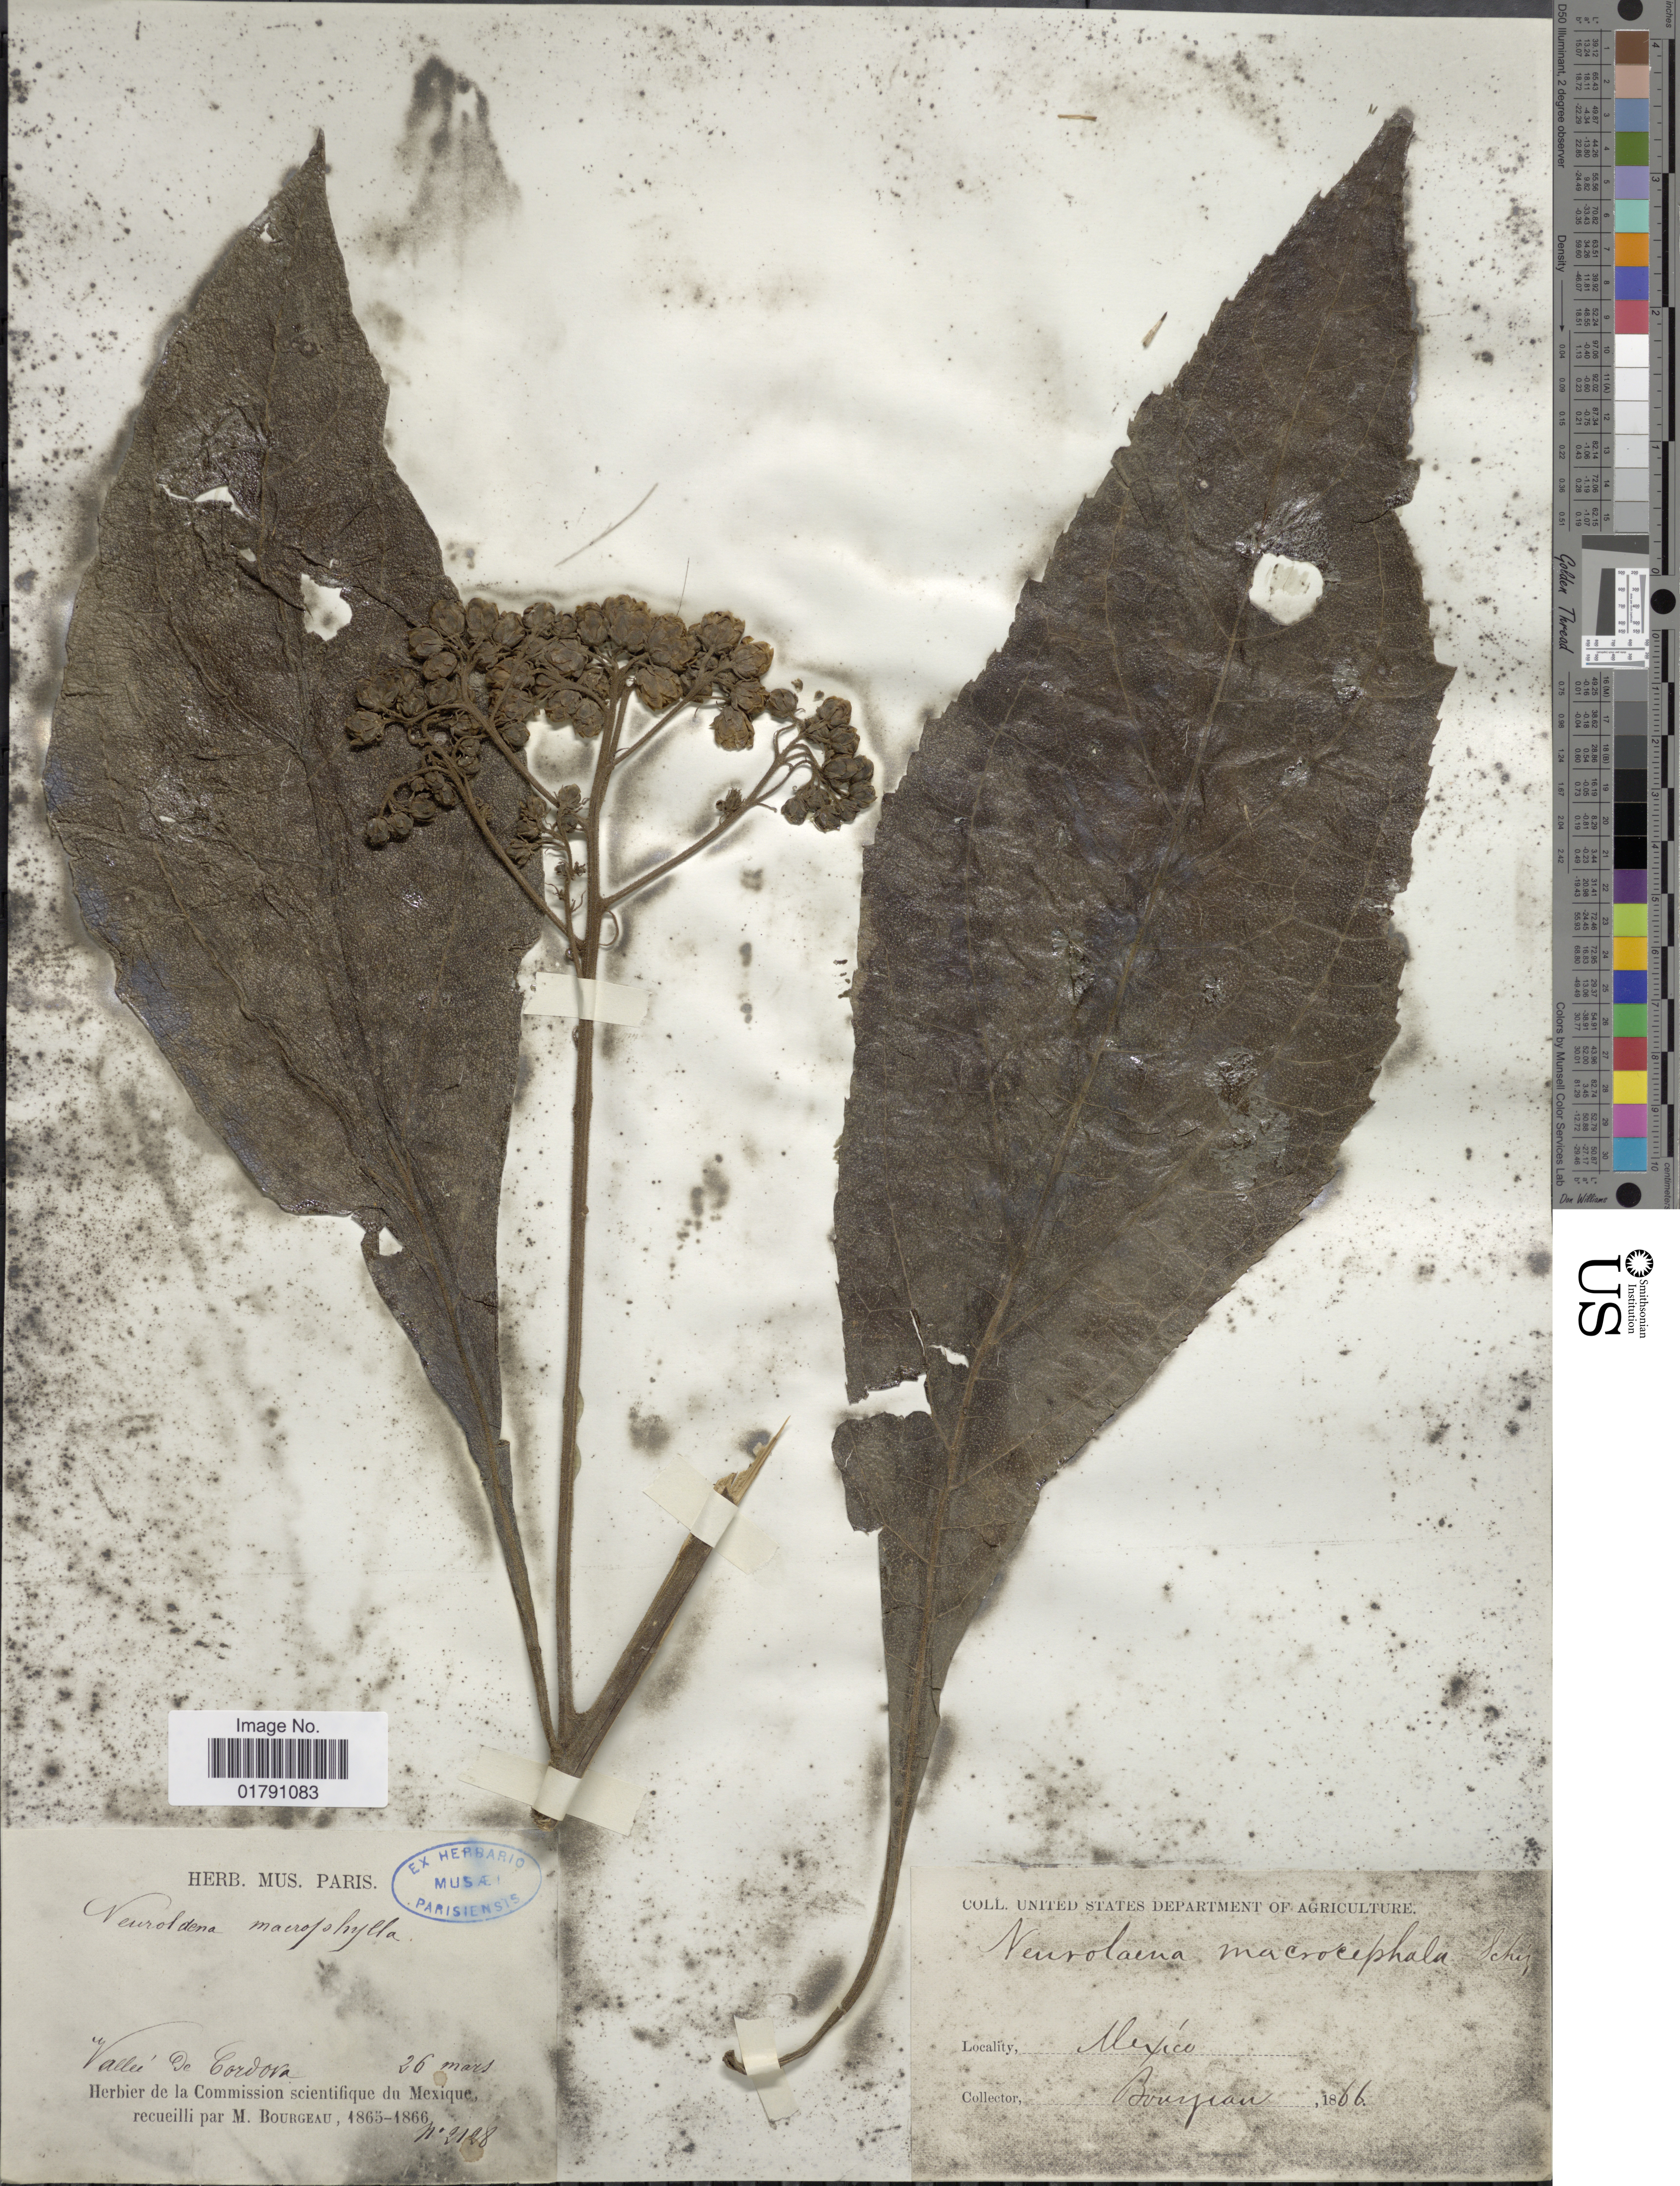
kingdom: Plantae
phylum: Tracheophyta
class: Magnoliopsida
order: Asterales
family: Asteraceae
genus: Neurolaena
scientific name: Neurolaena macrocephala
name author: Sch. Bip. ex Hemsl.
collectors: M. Bourgeau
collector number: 2128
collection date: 1865-03-26/1866-03-26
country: Mexico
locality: Vallei de Cordova